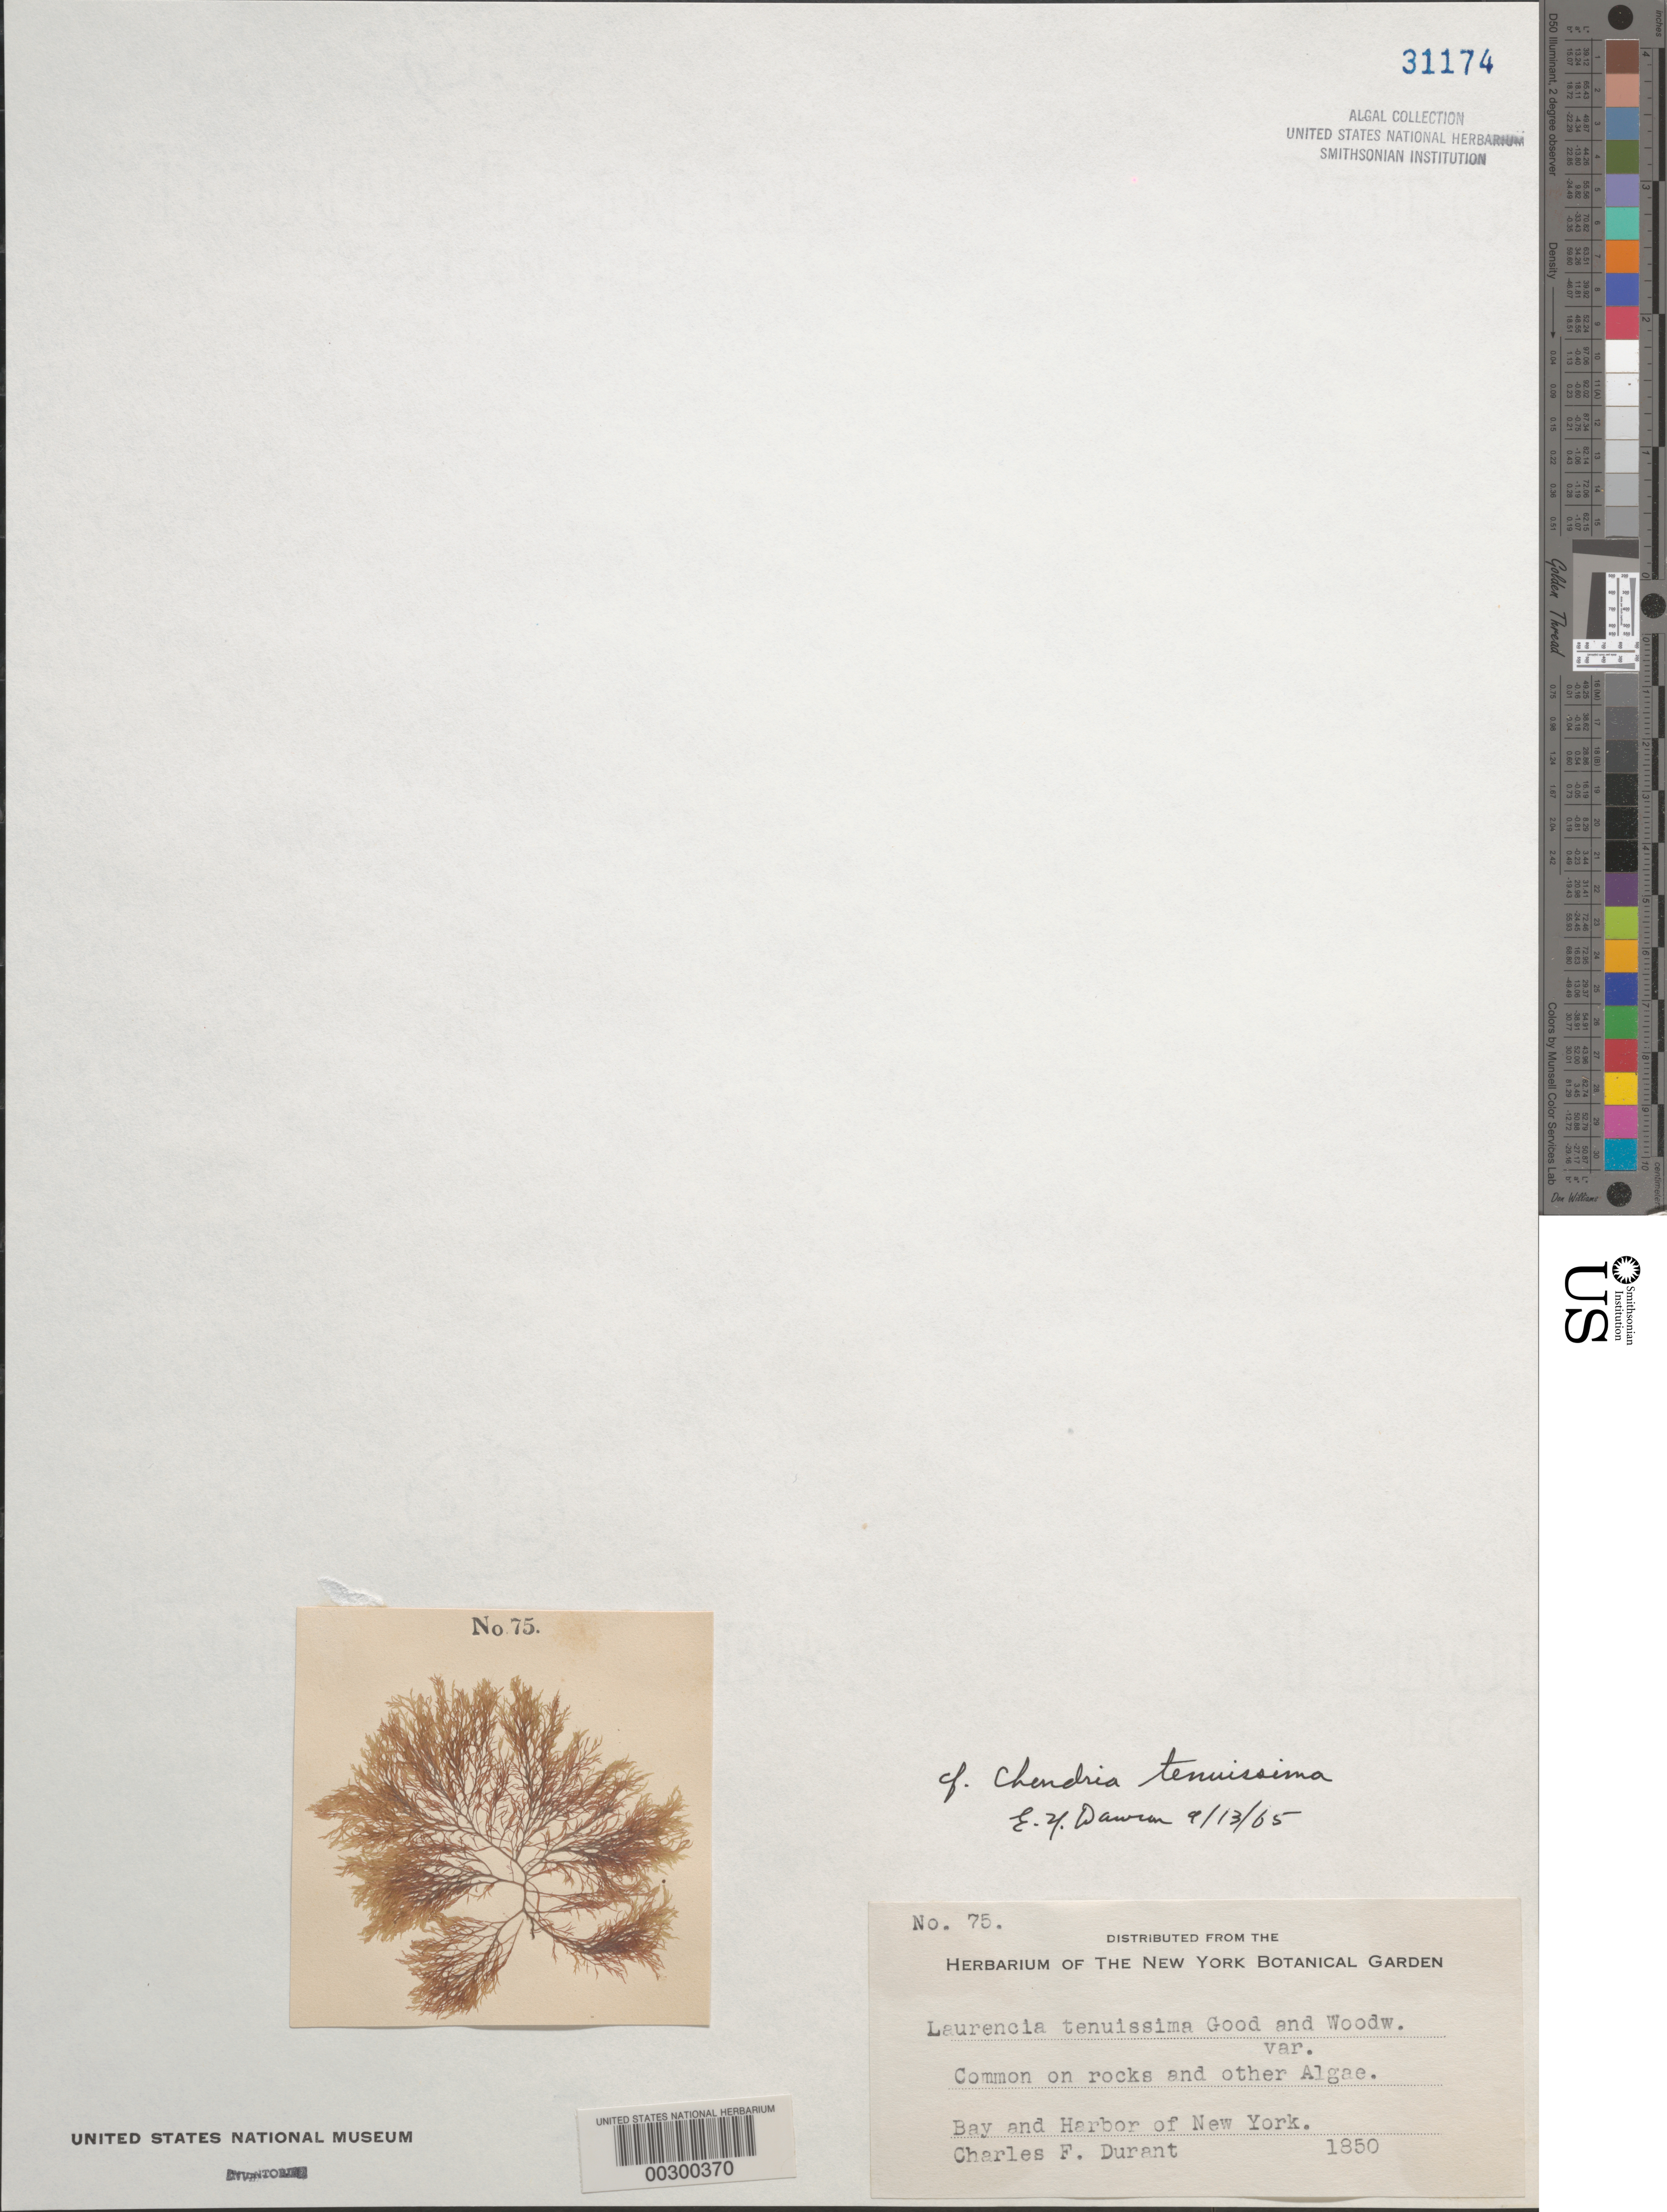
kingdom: Plantae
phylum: Rhodophyta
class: Florideophyceae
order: Ceramiales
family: Rhodomelaceae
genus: Chondria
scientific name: Chondria capillaris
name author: M.J. Wynne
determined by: Algae name updating Project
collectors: C. Durant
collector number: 75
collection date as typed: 1850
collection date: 1850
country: United States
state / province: New York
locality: New York Bay and New York Harbor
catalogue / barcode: US 31174